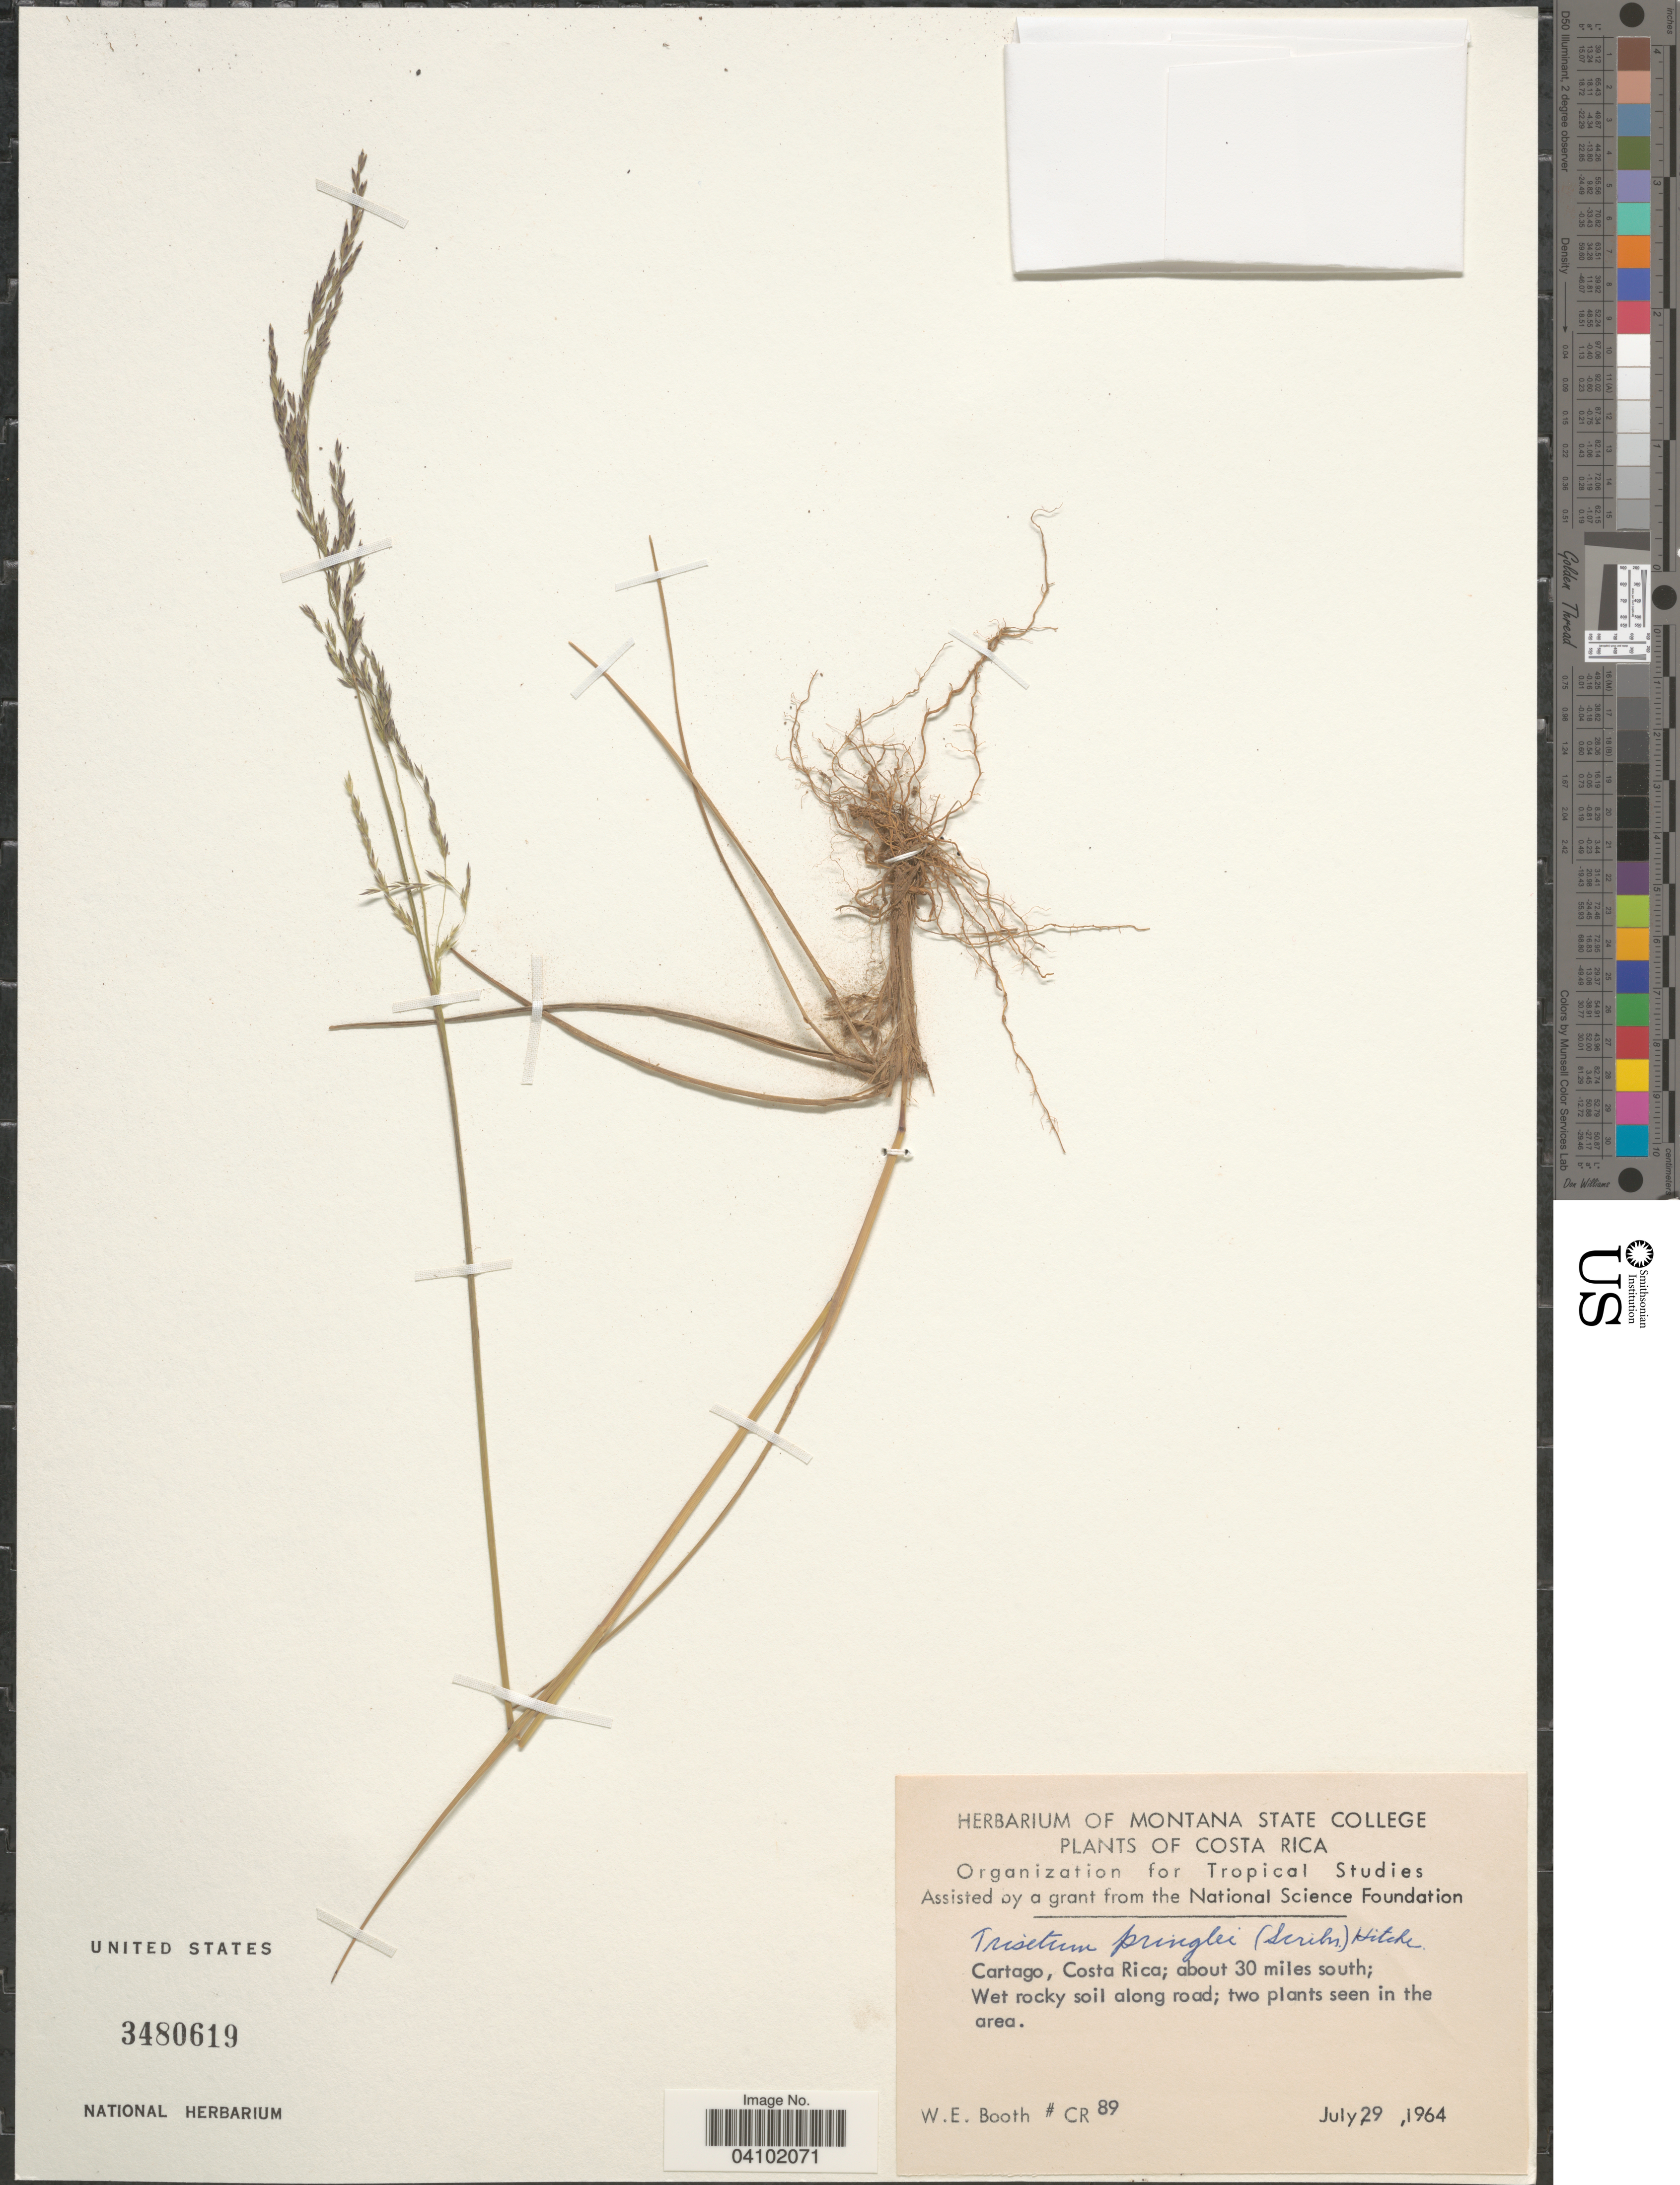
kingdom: Plantae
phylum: Tracheophyta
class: Liliopsida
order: Poales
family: Poaceae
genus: Peyritschia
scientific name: Peyritschia graphephoroides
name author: P.M. Peterson et al.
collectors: W. Booth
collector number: CR89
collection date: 1964-07-29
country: Costa Rica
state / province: Cartago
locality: About 30 miles south; Wet rocky soil along road; in the area.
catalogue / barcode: US 3480619